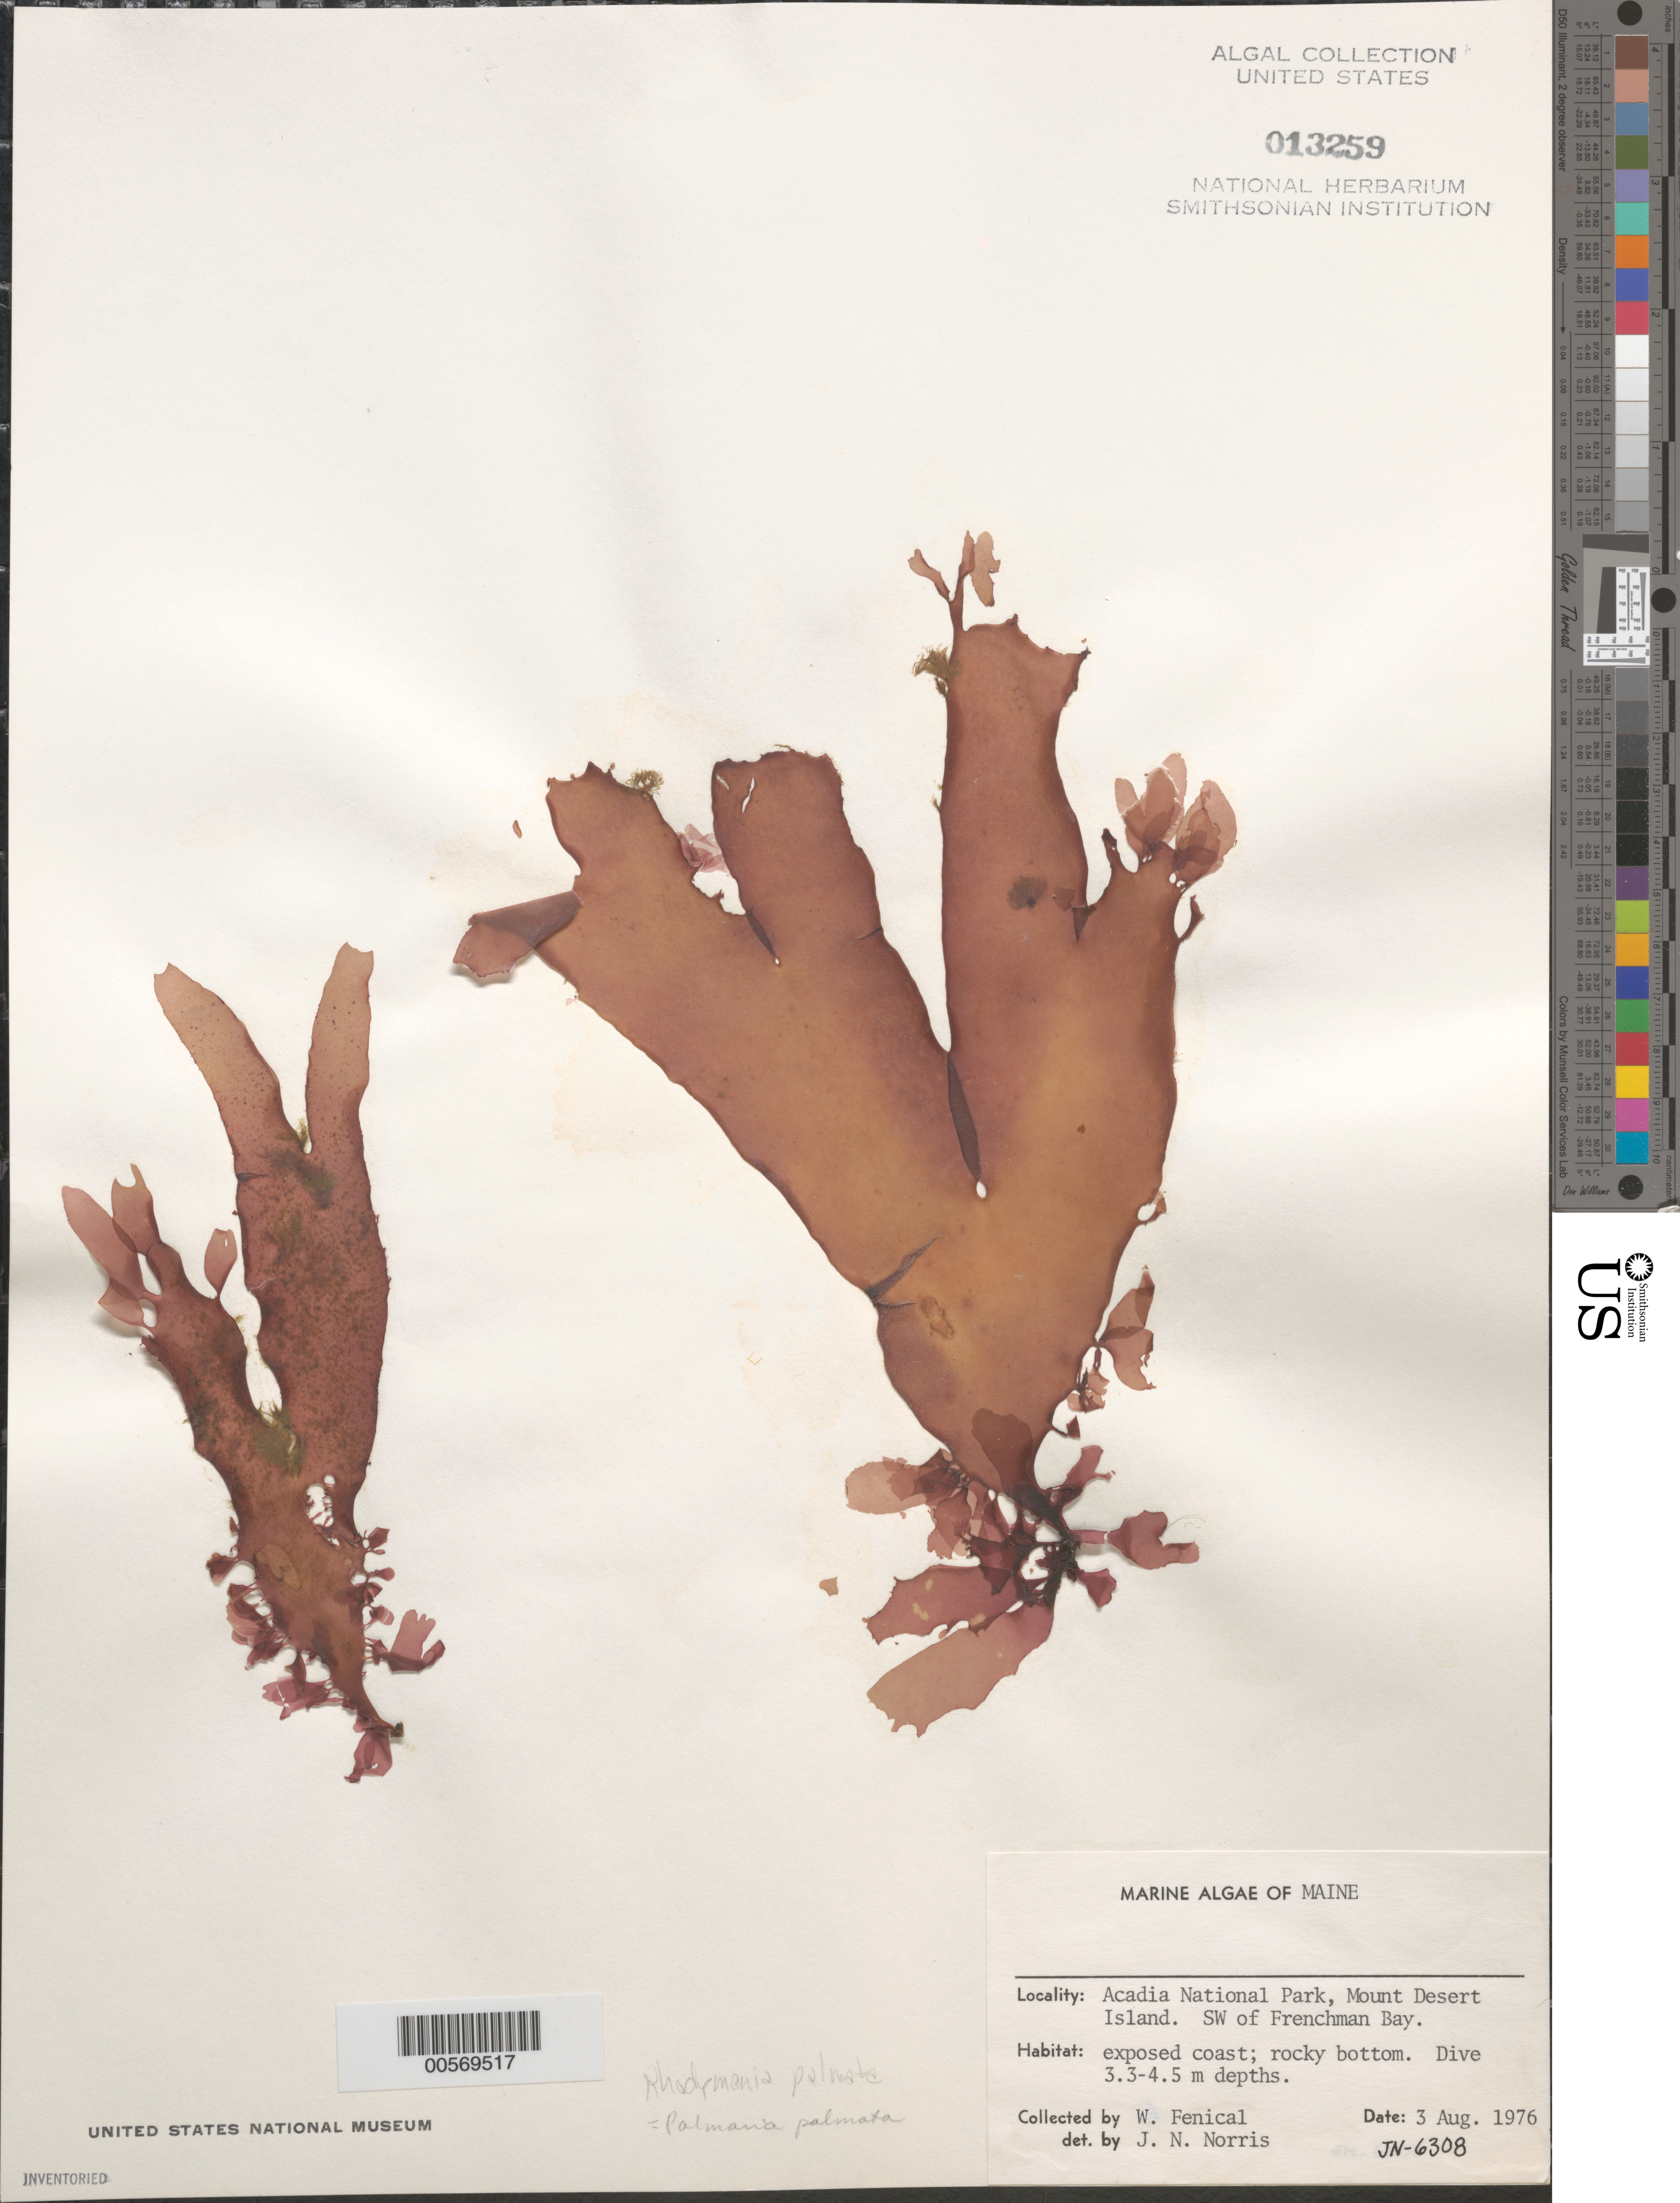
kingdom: Plantae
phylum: Rhodophyta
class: Florideophyceae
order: Palmariales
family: Palmariaceae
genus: Palmaria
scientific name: Palmaria palmata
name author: (L.) F. Weber & D. Mohr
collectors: W. Fenical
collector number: Jn-6308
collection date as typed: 03 Aug 1976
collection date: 1976-08-03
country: United States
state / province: Maine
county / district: Hancock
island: Mount Desert Island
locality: Southwest of Frenchman Bay, Acadia National Park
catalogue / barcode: US 13259